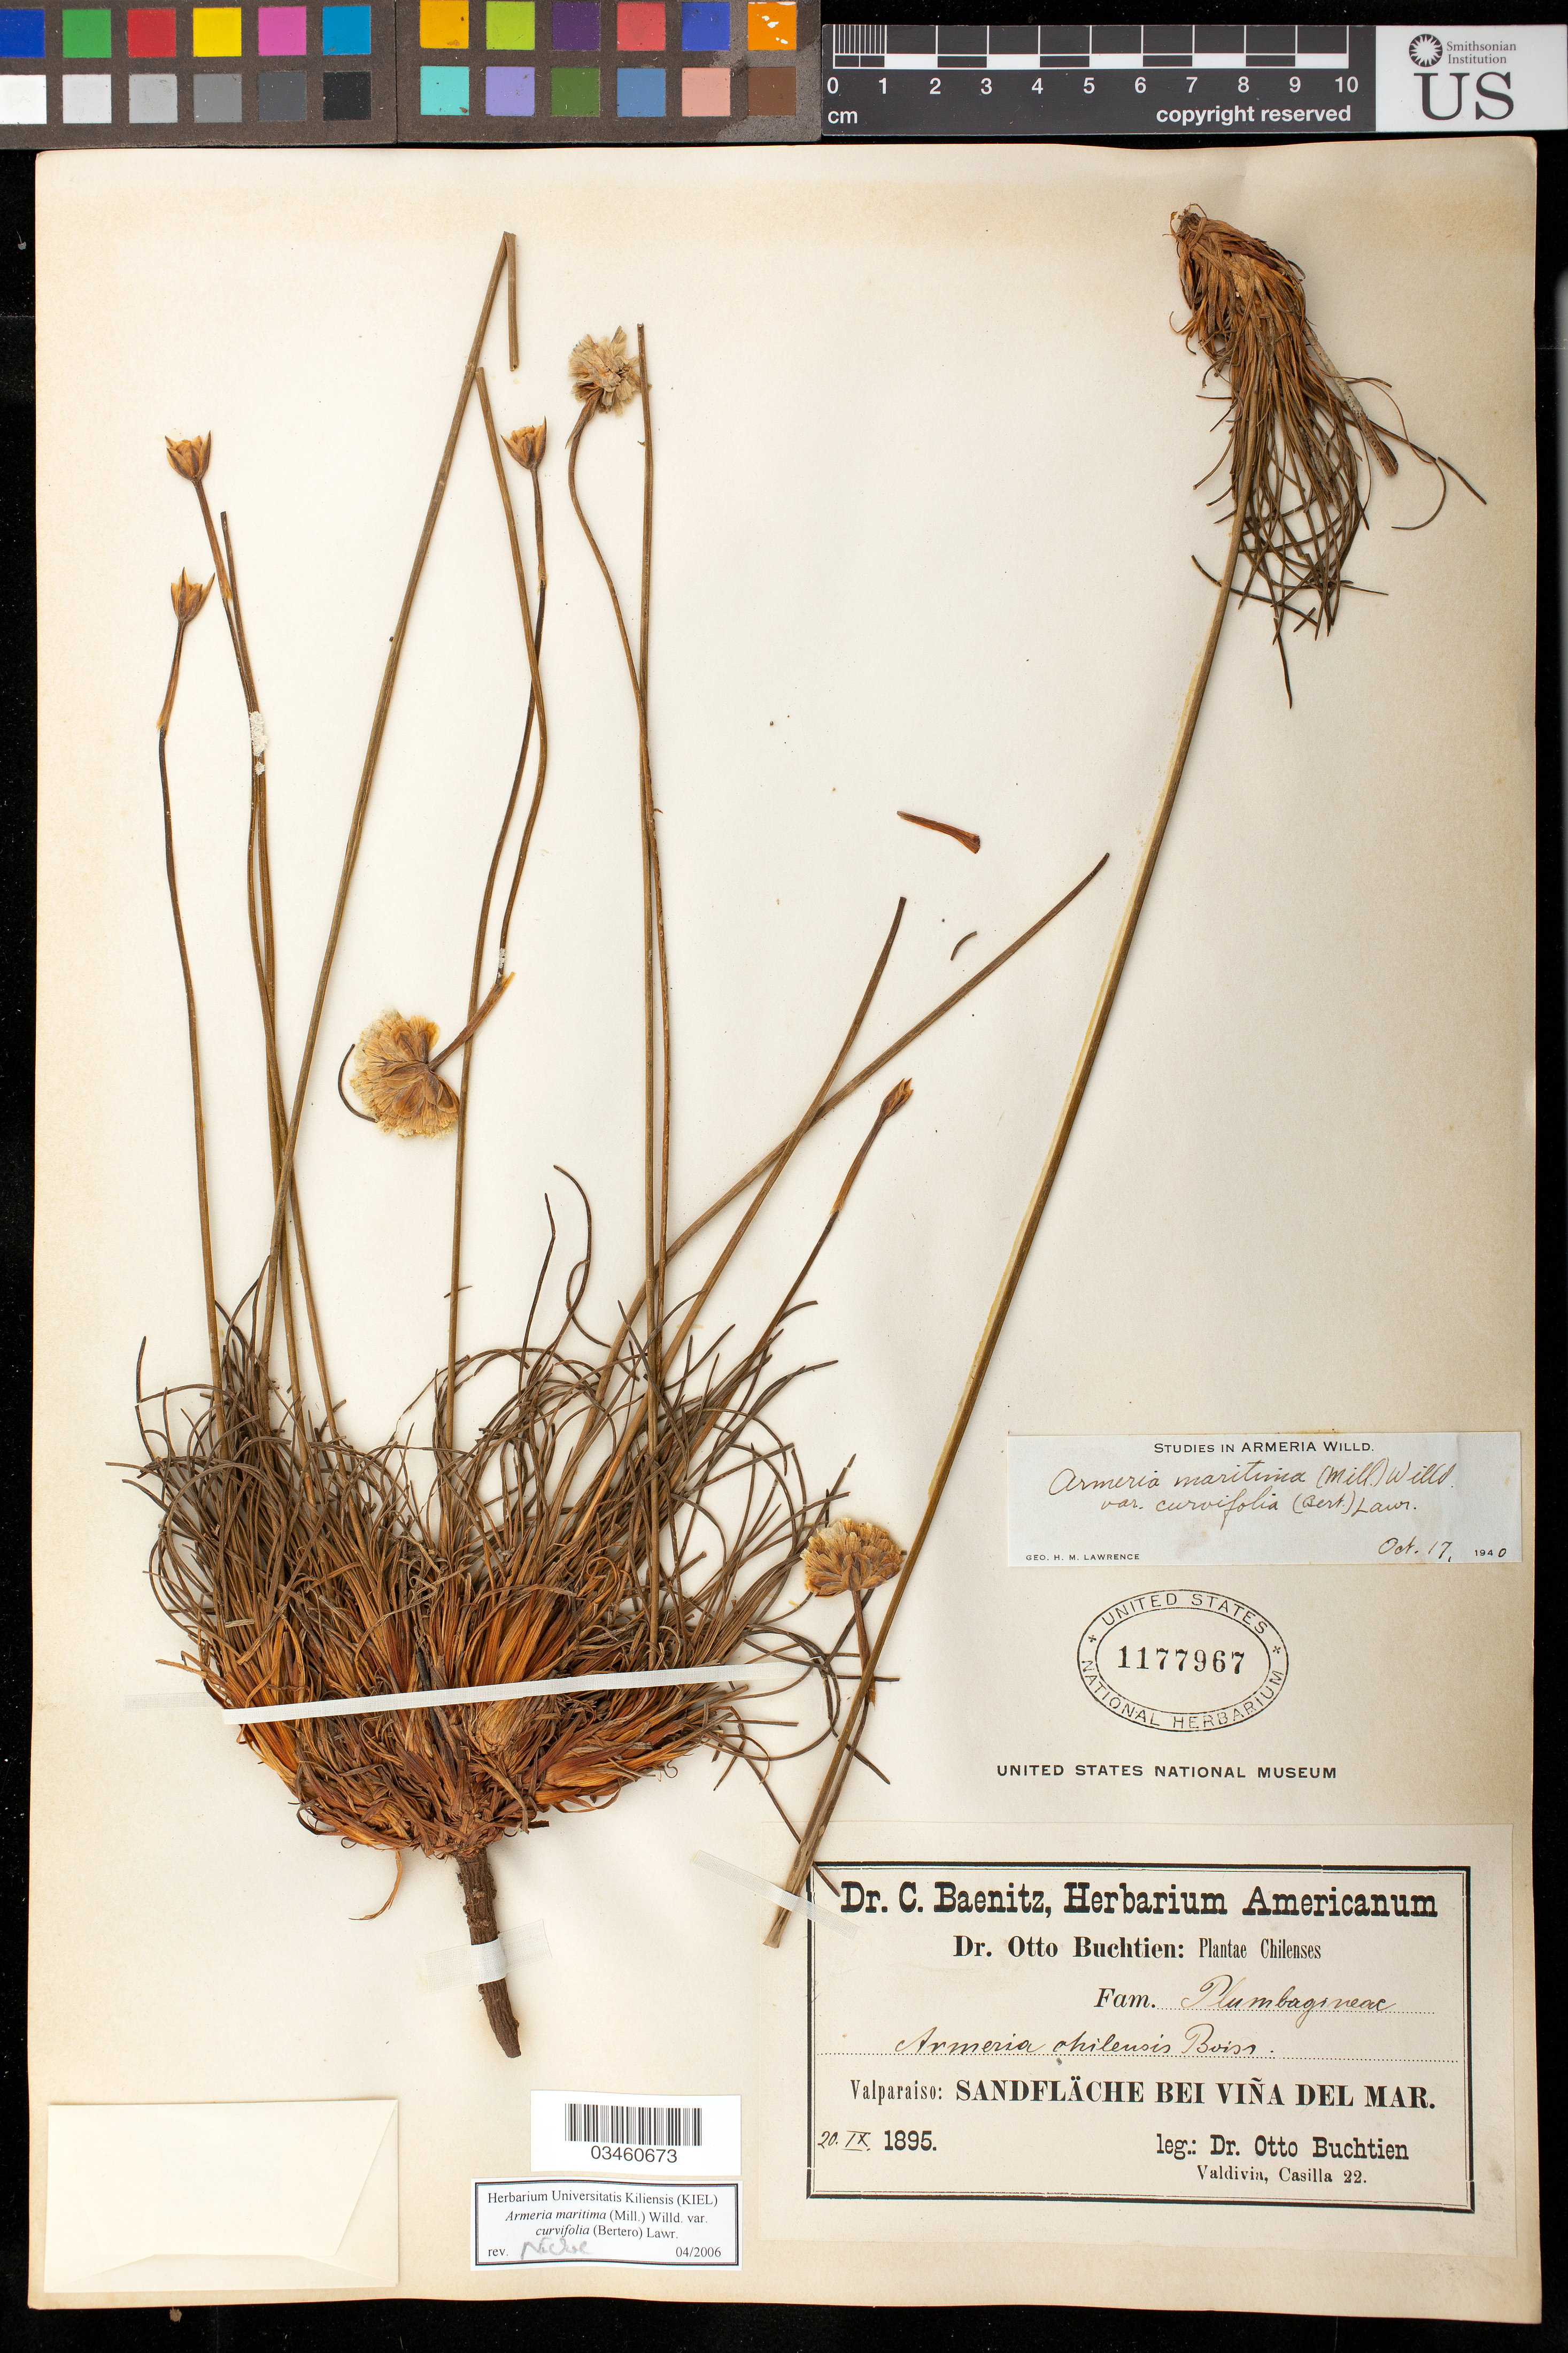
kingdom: Plantae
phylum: Tracheophyta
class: Magnoliopsida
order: Caryophyllales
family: Plumbaginaceae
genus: Armeria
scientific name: Armeria maritima subsp. andina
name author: (Poepp. ex Boiss.) D.M. Moore & H.O. Yates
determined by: Strong, M. T., (US), Smithsonian Institution - National Museum of Natural History (UNITED STATES)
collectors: O. Buchtien et al.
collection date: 1895-09-20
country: Chile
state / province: Región Metropolitana (RM)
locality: Sandflache ben vina del mar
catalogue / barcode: US 1177967